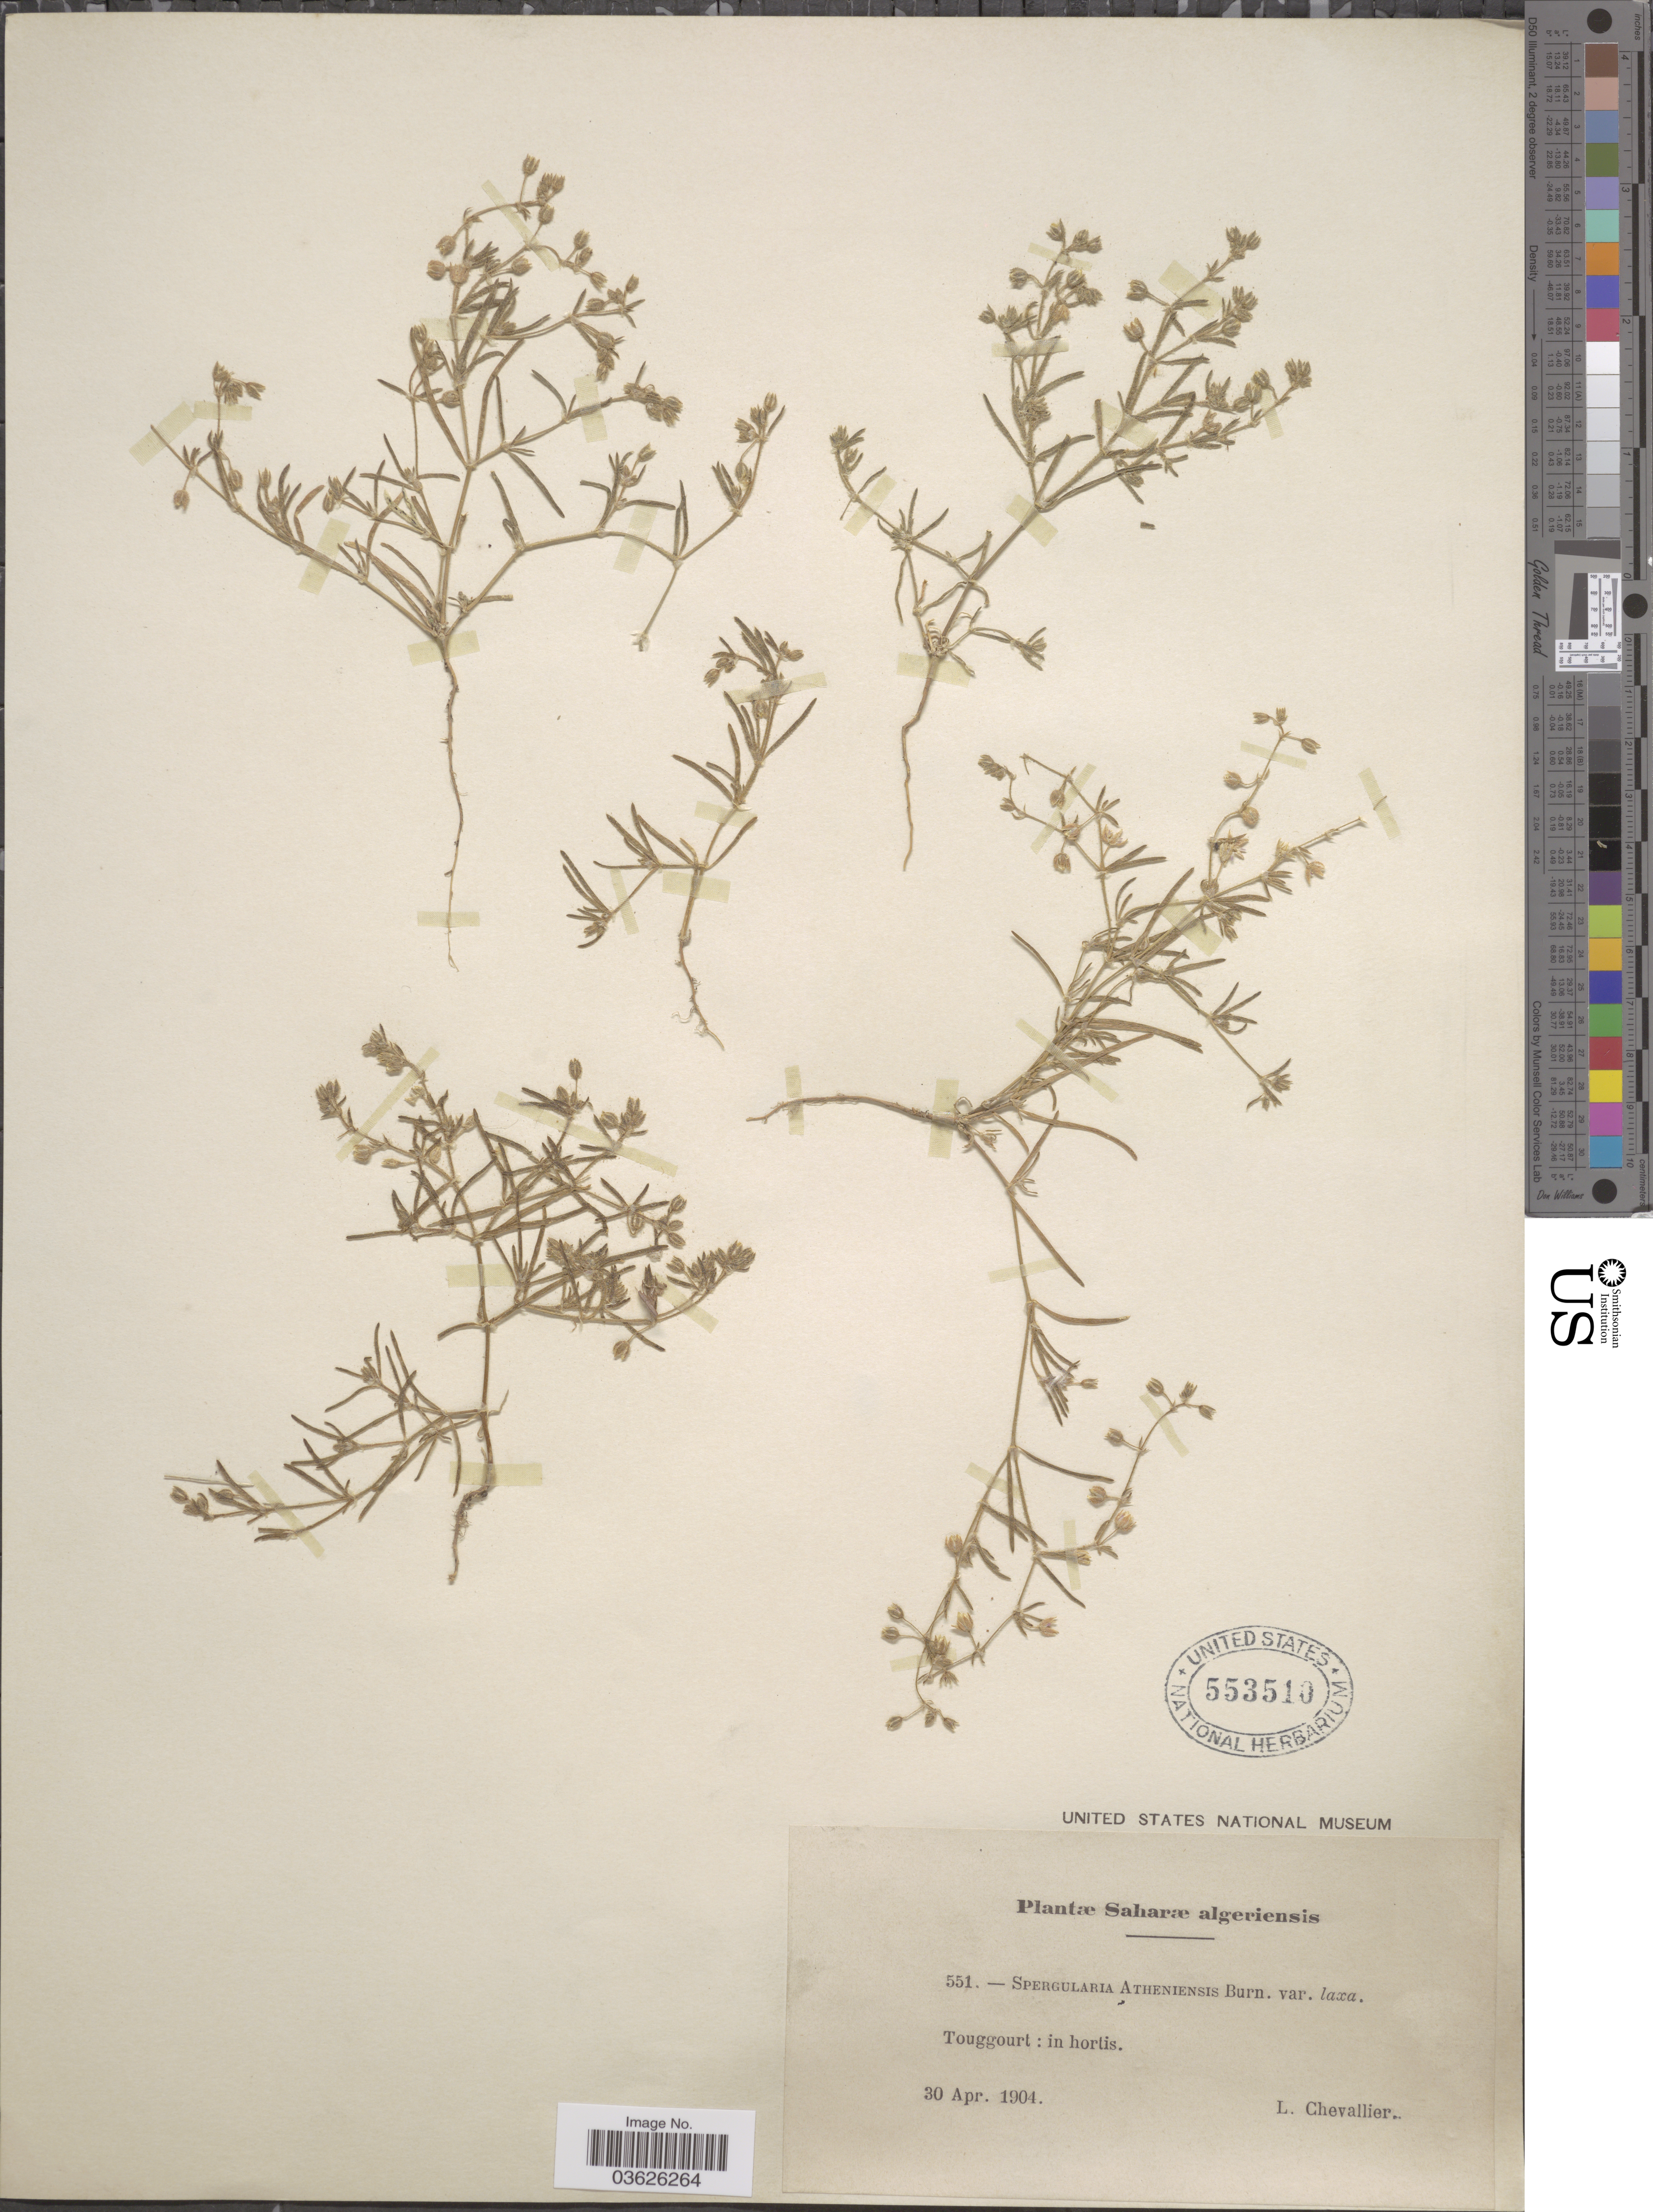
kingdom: Plantae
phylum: Tracheophyta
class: Magnoliopsida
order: Caryophyllales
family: Caryophyllaceae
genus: Spergularia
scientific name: Spergularia atheniensis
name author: Aschers. & Schweinf.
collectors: L. Chevallier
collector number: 551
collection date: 1904-04-30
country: Algeria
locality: Saharæ algeriensis. Touggourt: in hortis.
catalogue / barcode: US 553510